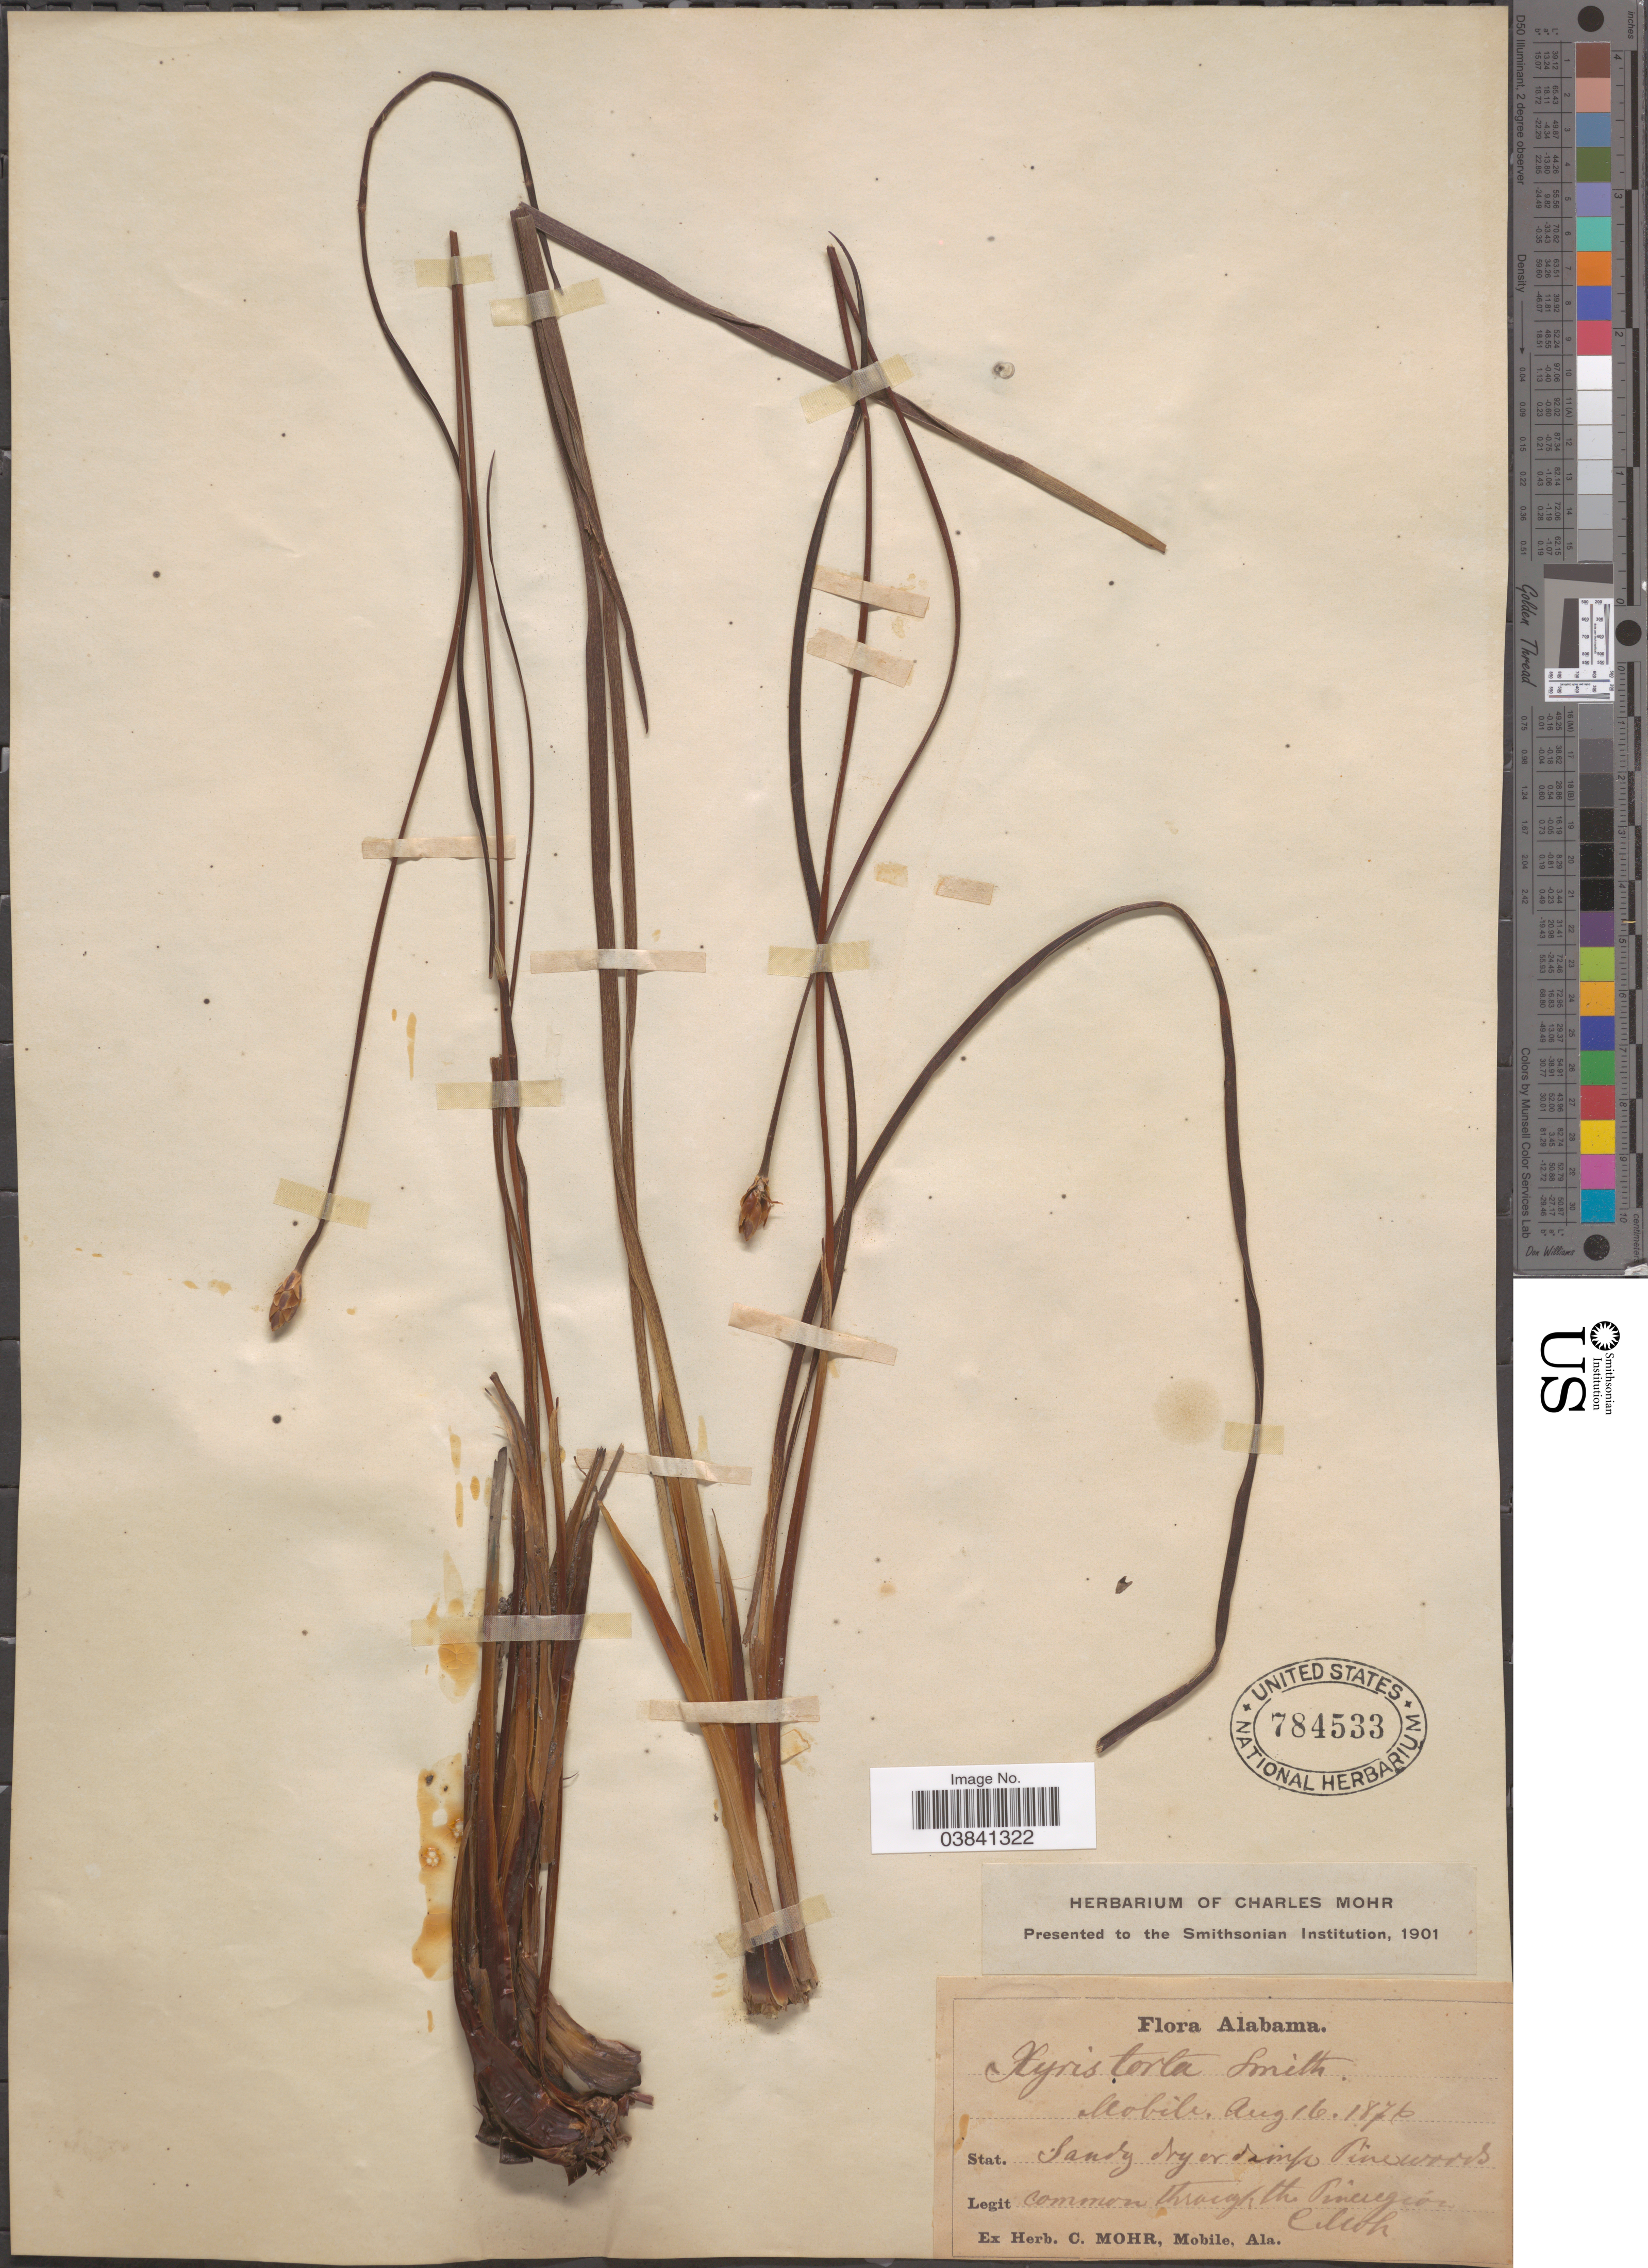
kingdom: Plantae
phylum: Tracheophyta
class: Liliopsida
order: Poales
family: Xyridaceae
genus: Xyris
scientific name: Xyris caroliniana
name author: Walter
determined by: Strong, Mark T., (BOT), Smithsonian Institution - National Museum of Natural History (UNITED STATES)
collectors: C. T. Mohr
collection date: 1876-08-16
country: United States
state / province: Alabama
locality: Mobile. Common through the Pine region.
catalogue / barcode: US 784533